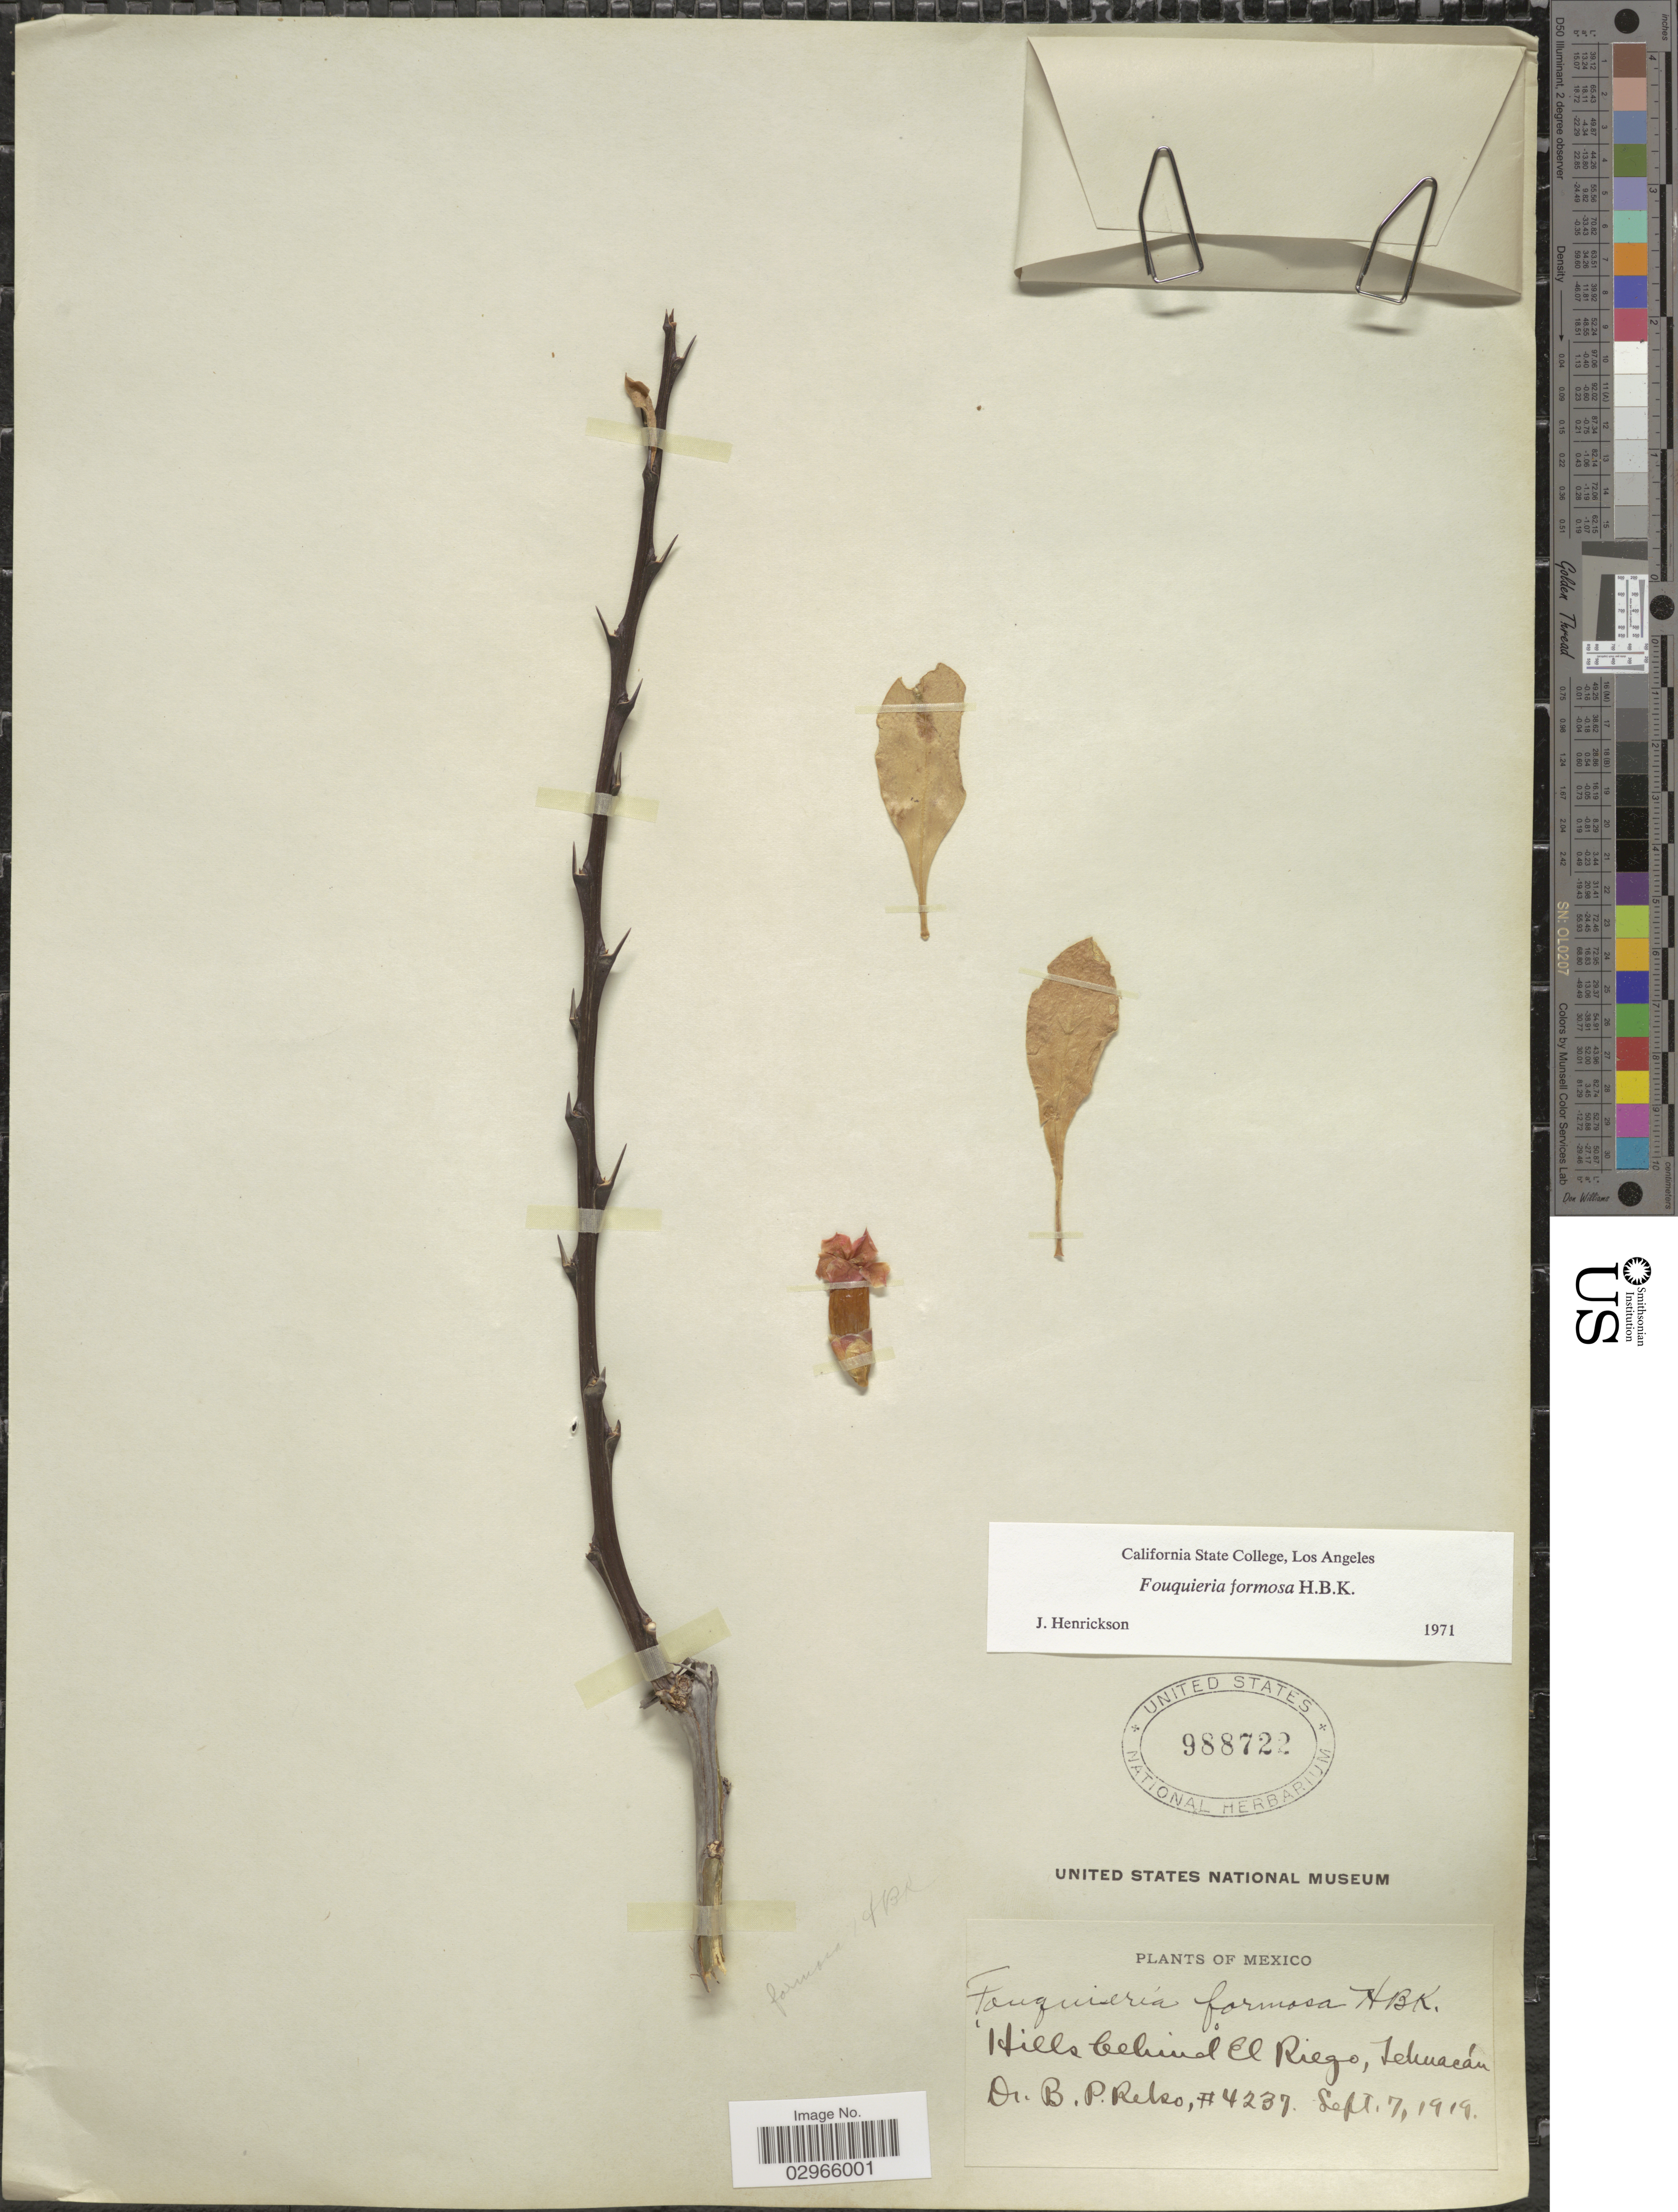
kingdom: Plantae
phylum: Tracheophyta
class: Magnoliopsida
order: Ericales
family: Fouquieriaceae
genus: Fouquieria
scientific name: Fouquieria formosa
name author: Kunth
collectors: B. P. Reko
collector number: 4237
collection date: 1919-09-07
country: Mexico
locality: Hills behind El Riego, Tehuacán.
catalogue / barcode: US 988722